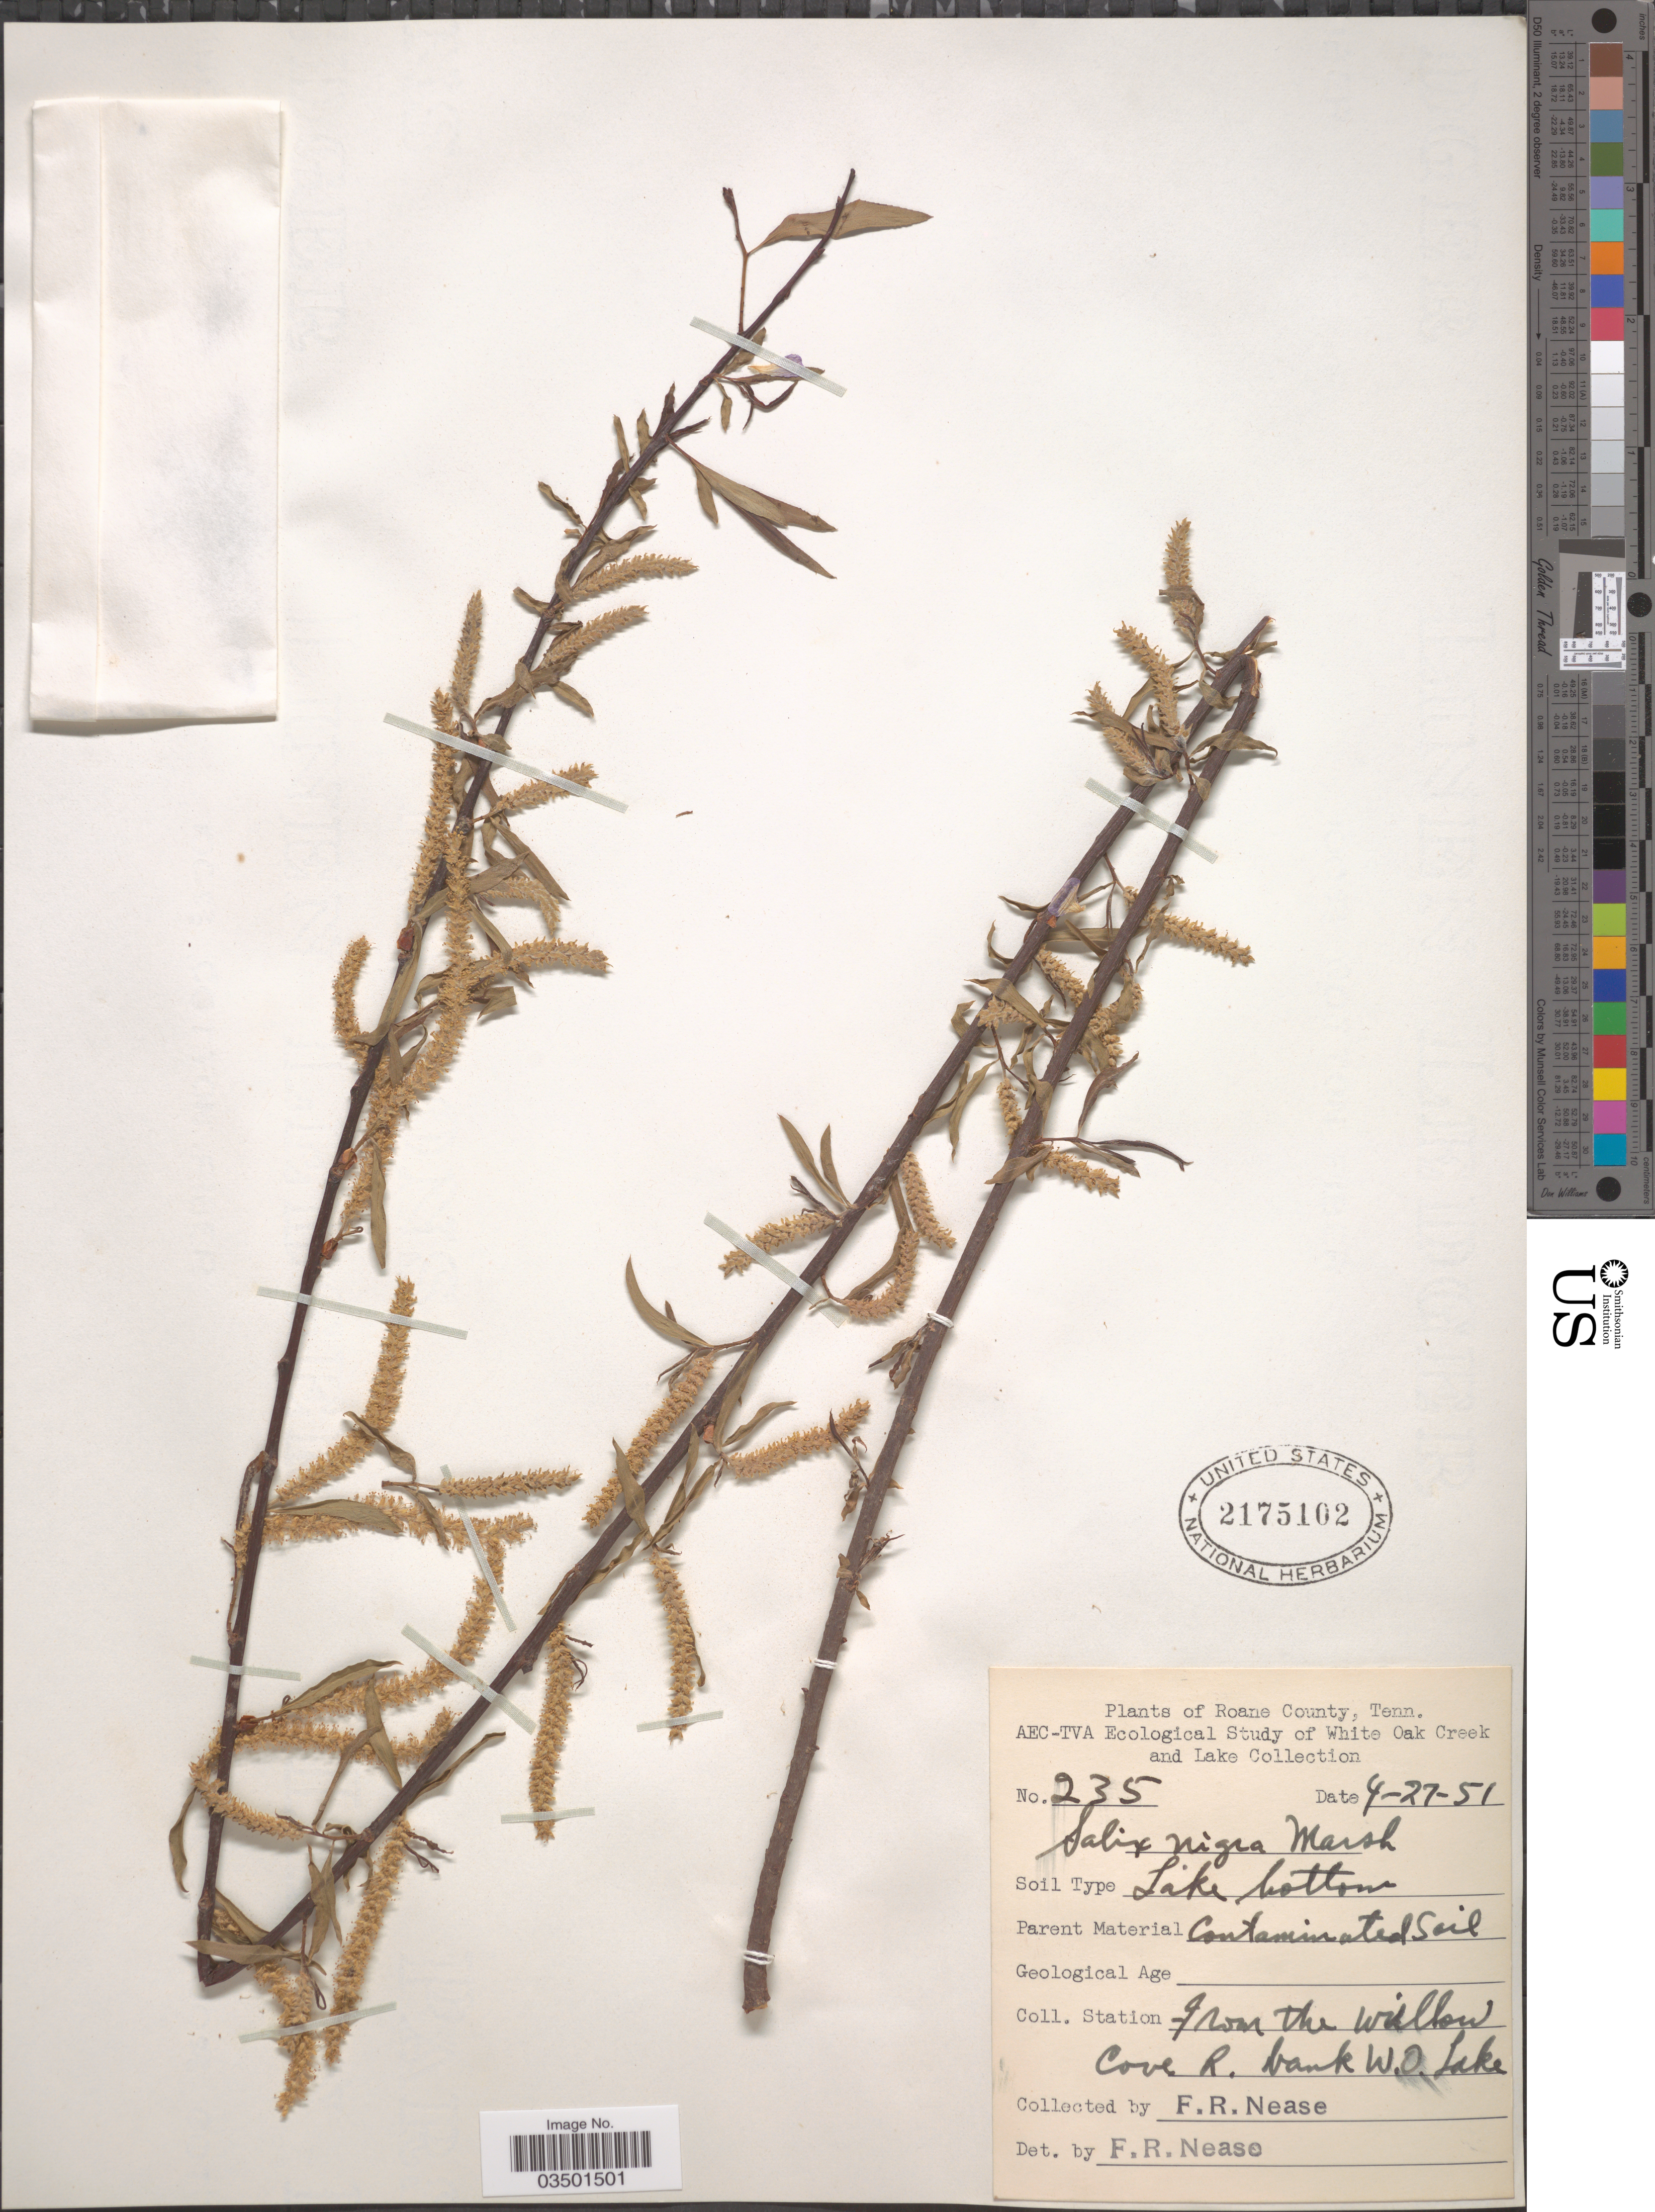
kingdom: Plantae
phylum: Tracheophyta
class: Magnoliopsida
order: Malpighiales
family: Salicaceae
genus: Salix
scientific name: Salix nigra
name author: Marshall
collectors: F. Nease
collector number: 235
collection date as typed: Transcribed d/m/y: 27/4/51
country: United States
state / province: Tennessee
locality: Roane County. From the willow Cove R. bank W.O. Lake.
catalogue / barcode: US 2175102